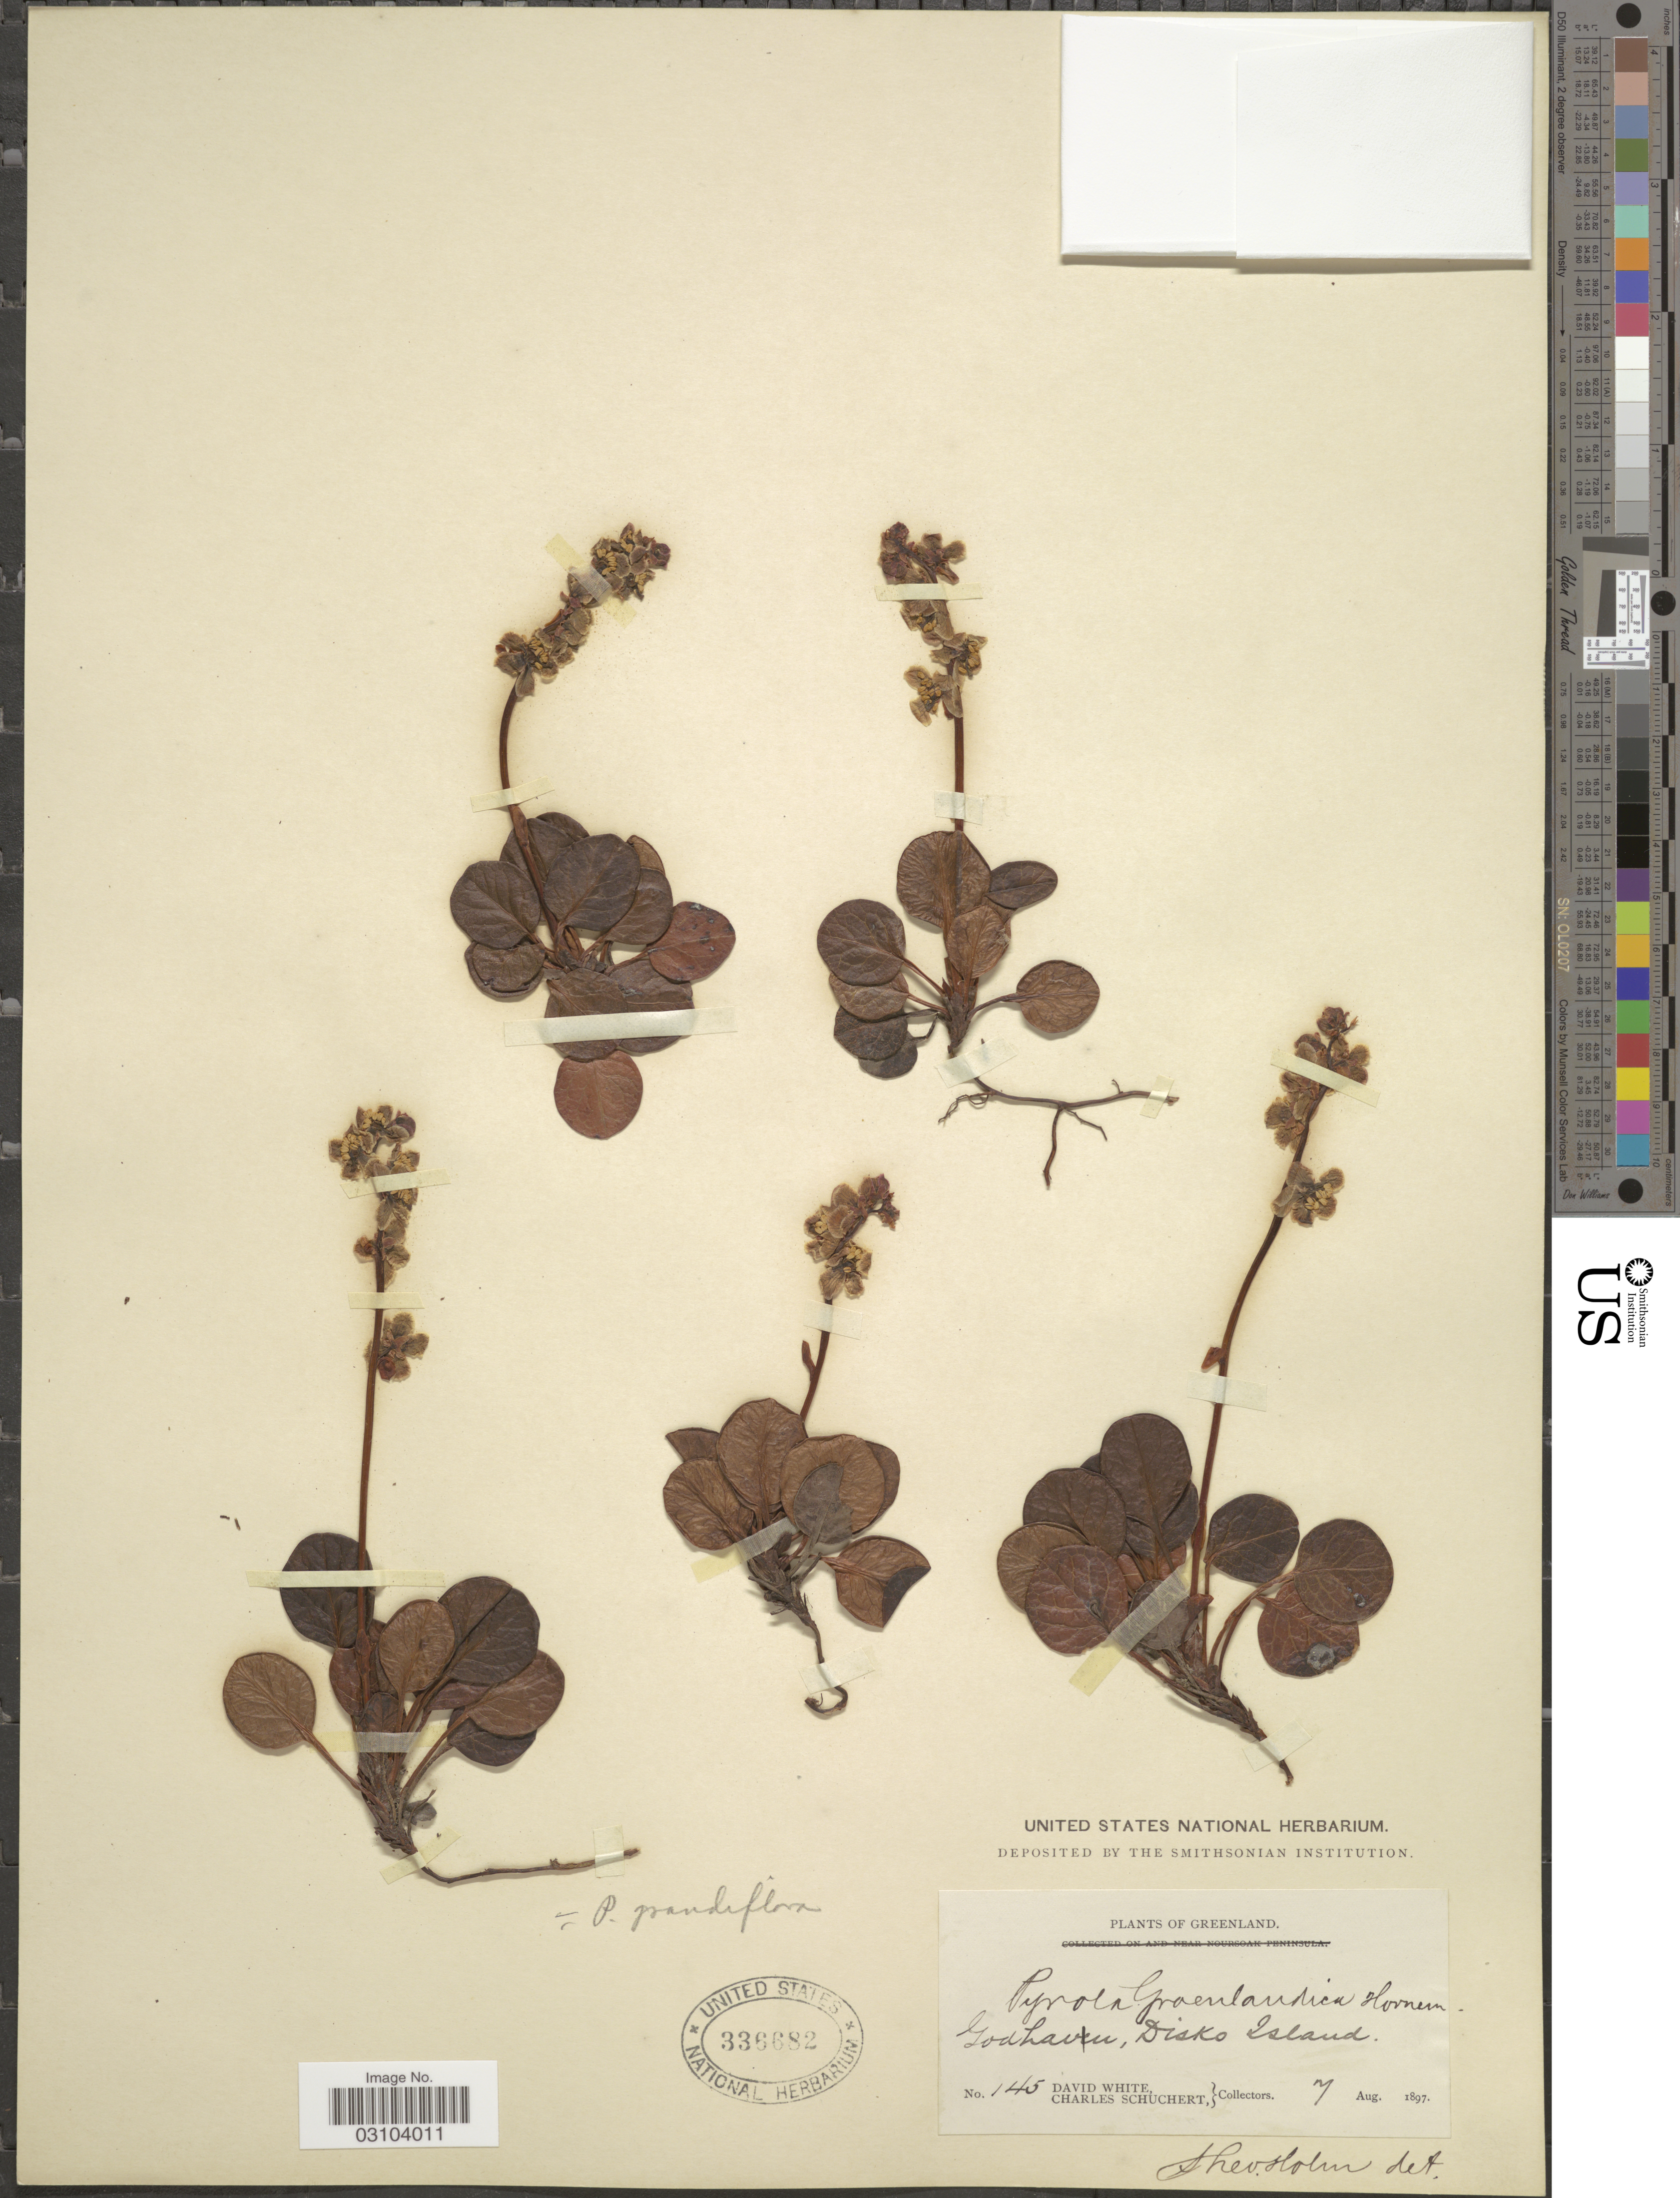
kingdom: Plantae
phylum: Tracheophyta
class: Magnoliopsida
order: Ericales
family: Ericaceae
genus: Pyrola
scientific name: Pyrola grandiflora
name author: Radius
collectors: D. White & C. Schuchert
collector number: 145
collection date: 1897-08-07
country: Greenland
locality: Godhavn, Disko Island.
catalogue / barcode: US 336682